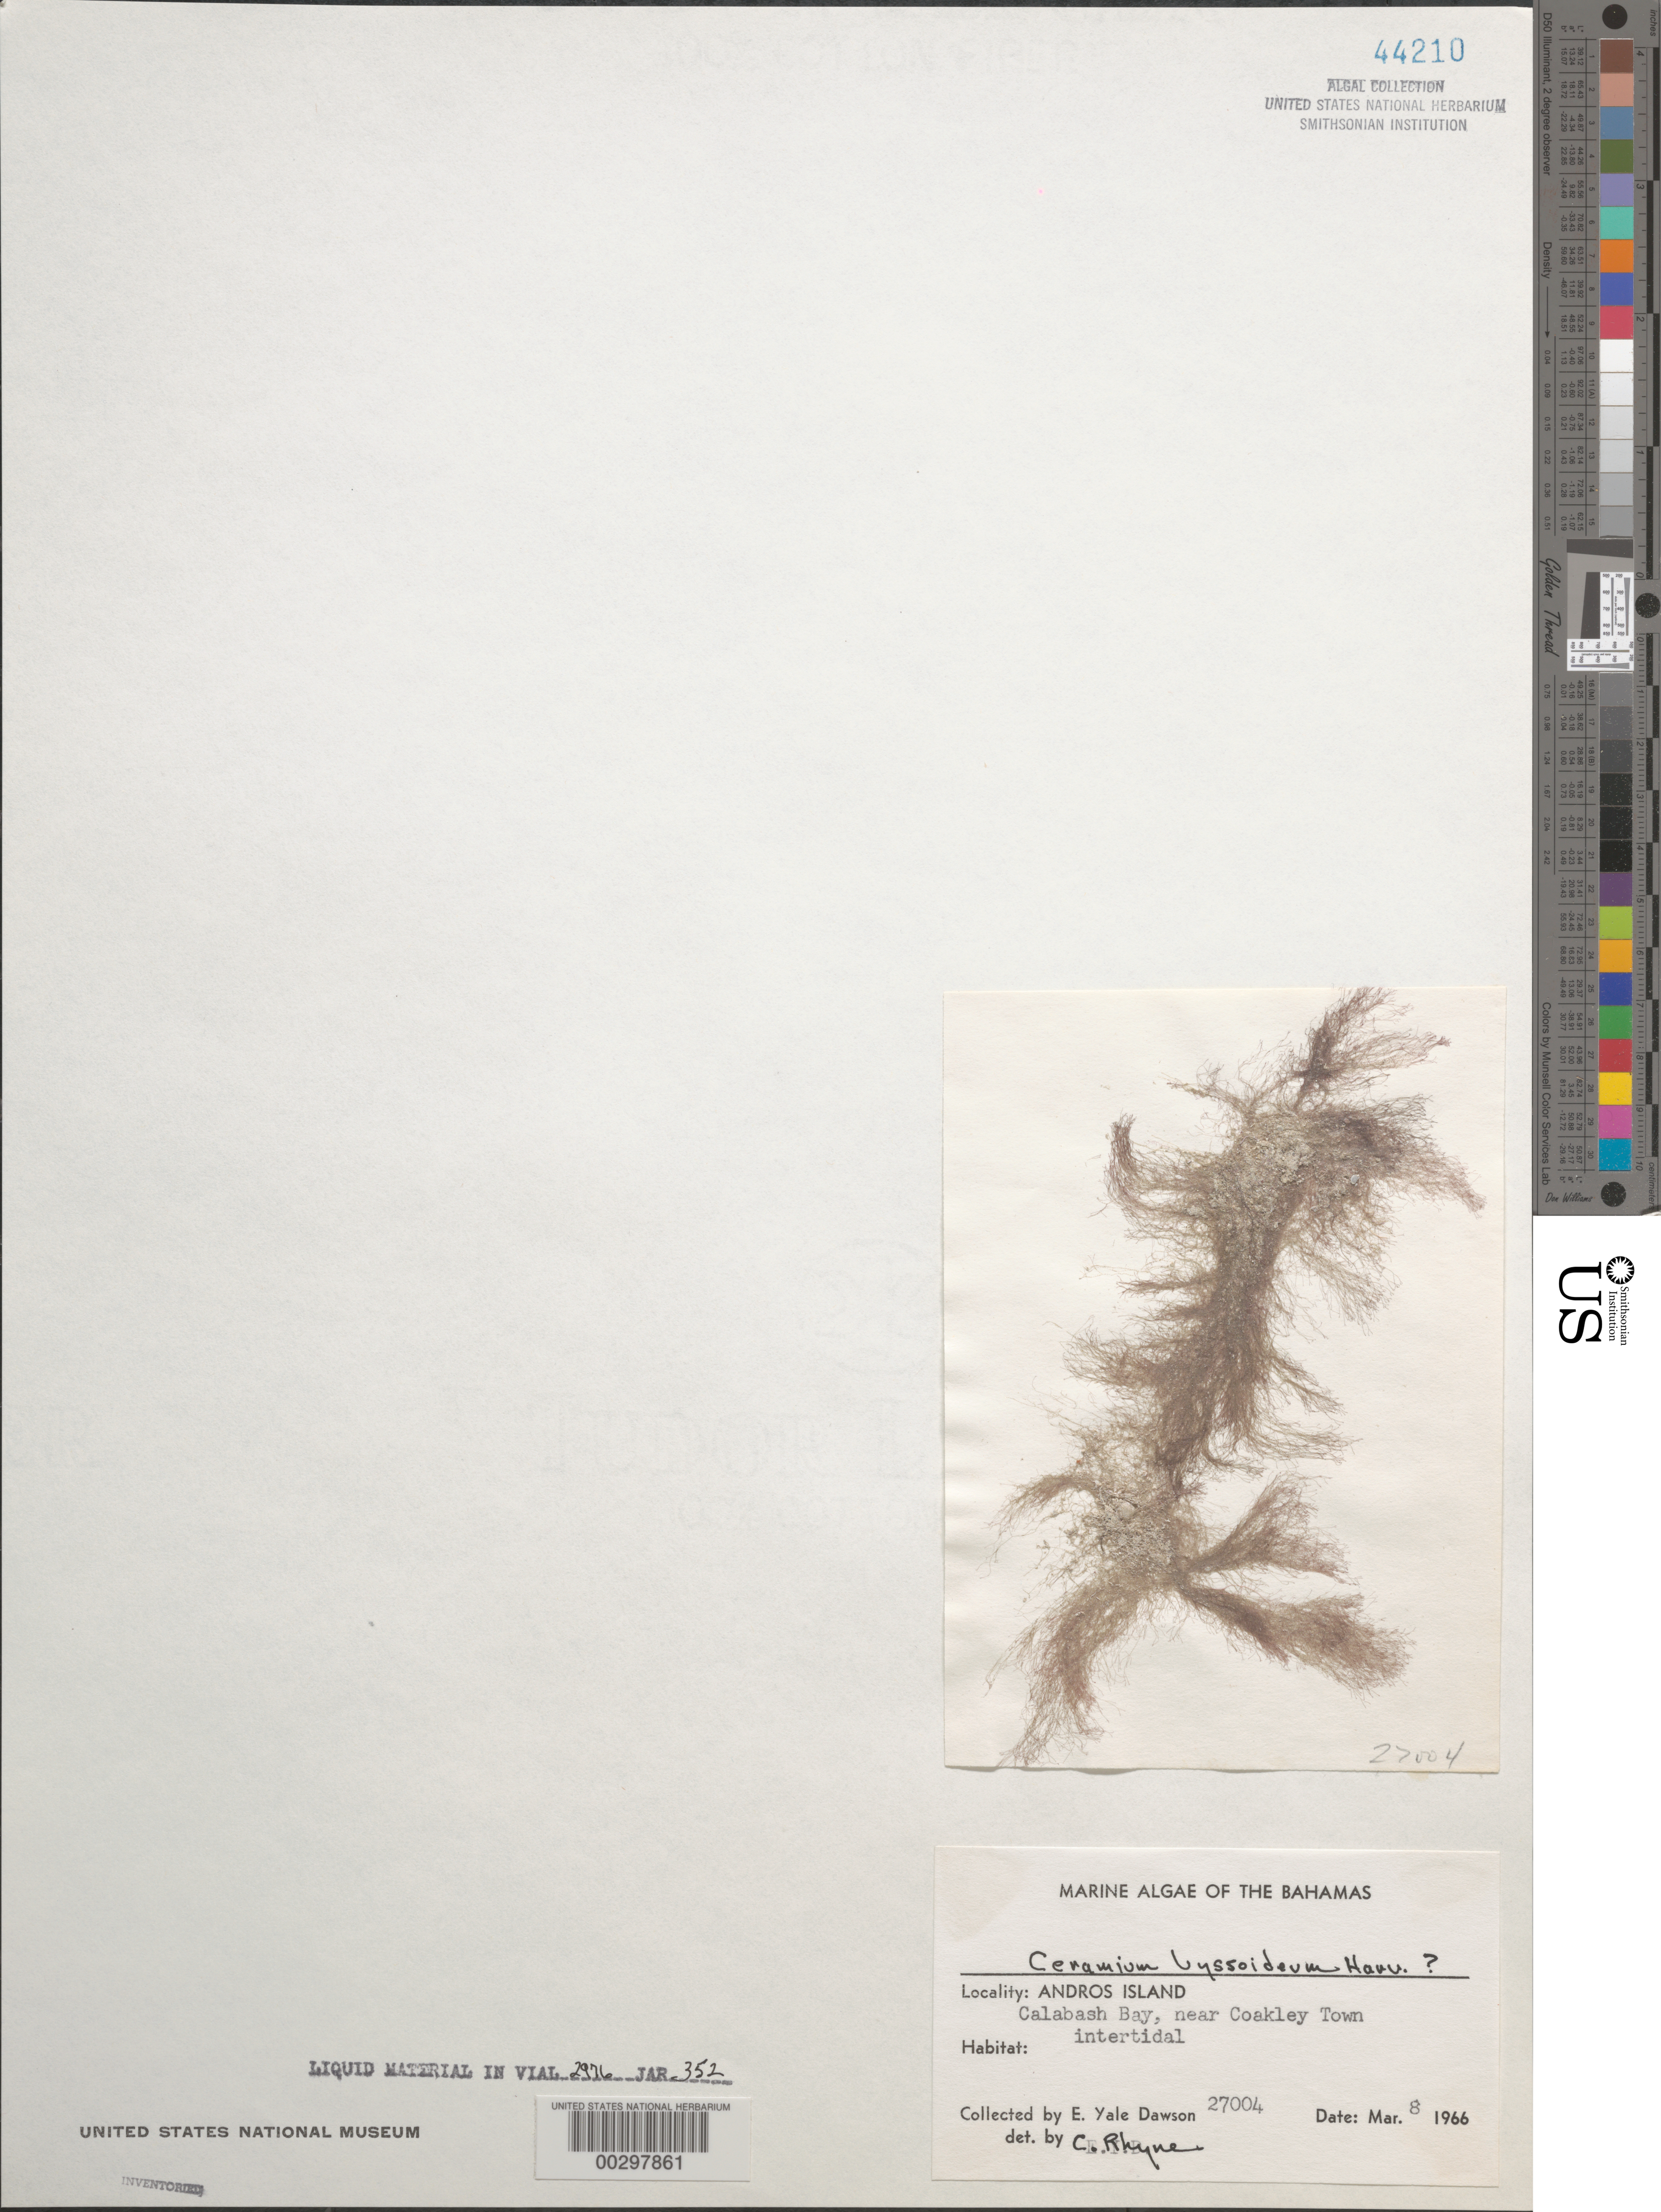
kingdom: Plantae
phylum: Rhodophyta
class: Florideophyceae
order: Ceramiales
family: Ceramiaceae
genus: Ceramium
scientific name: Ceramium byssoideum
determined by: Rhyne, C. F.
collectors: E. Y. Dawson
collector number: EYD 27004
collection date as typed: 08 Mar 1966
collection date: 1966-03-08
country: Bahamas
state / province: Andros Island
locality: Calabash bay, near coakley town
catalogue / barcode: US 44210